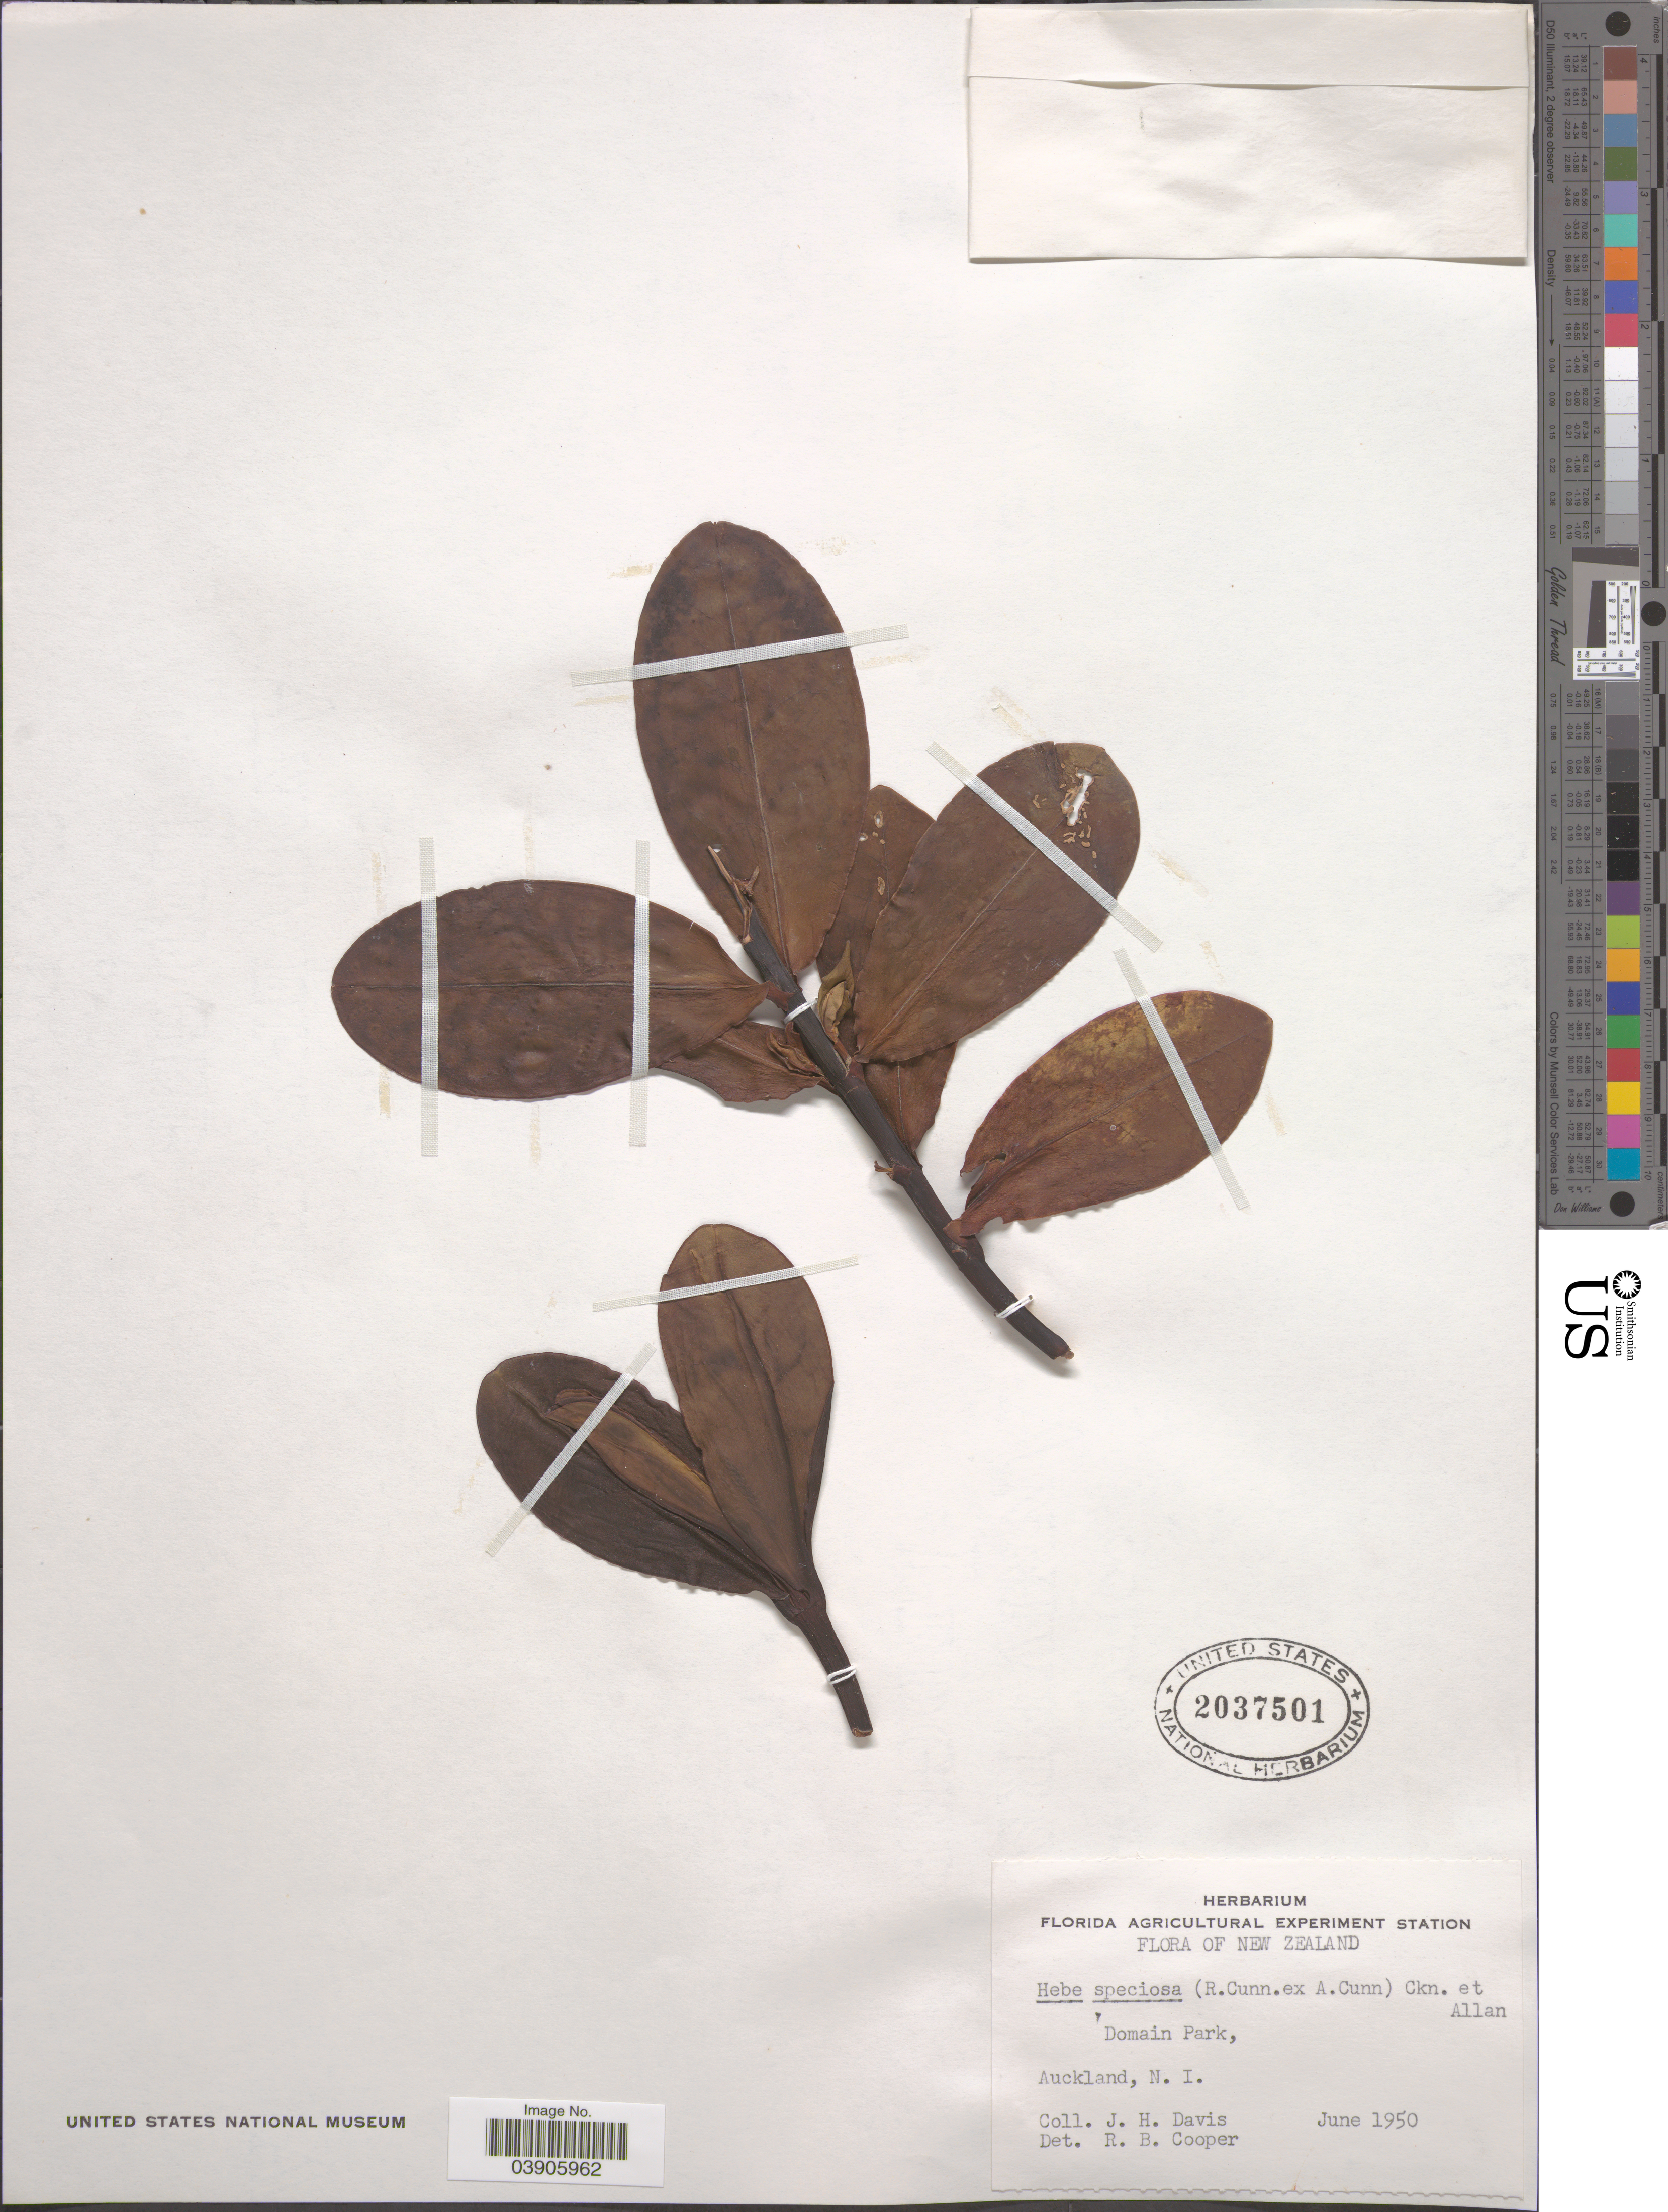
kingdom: Plantae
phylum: Tracheophyta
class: Magnoliopsida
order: Lamiales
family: Plantaginaceae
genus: Hebe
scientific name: Hebe speciosa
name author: (R. Cunn. ex A. Cunn.) Andersen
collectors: J. Davis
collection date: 1950-06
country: New Zealand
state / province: Auckland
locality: Domain Park, Auckland, N. I.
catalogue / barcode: US 2037501